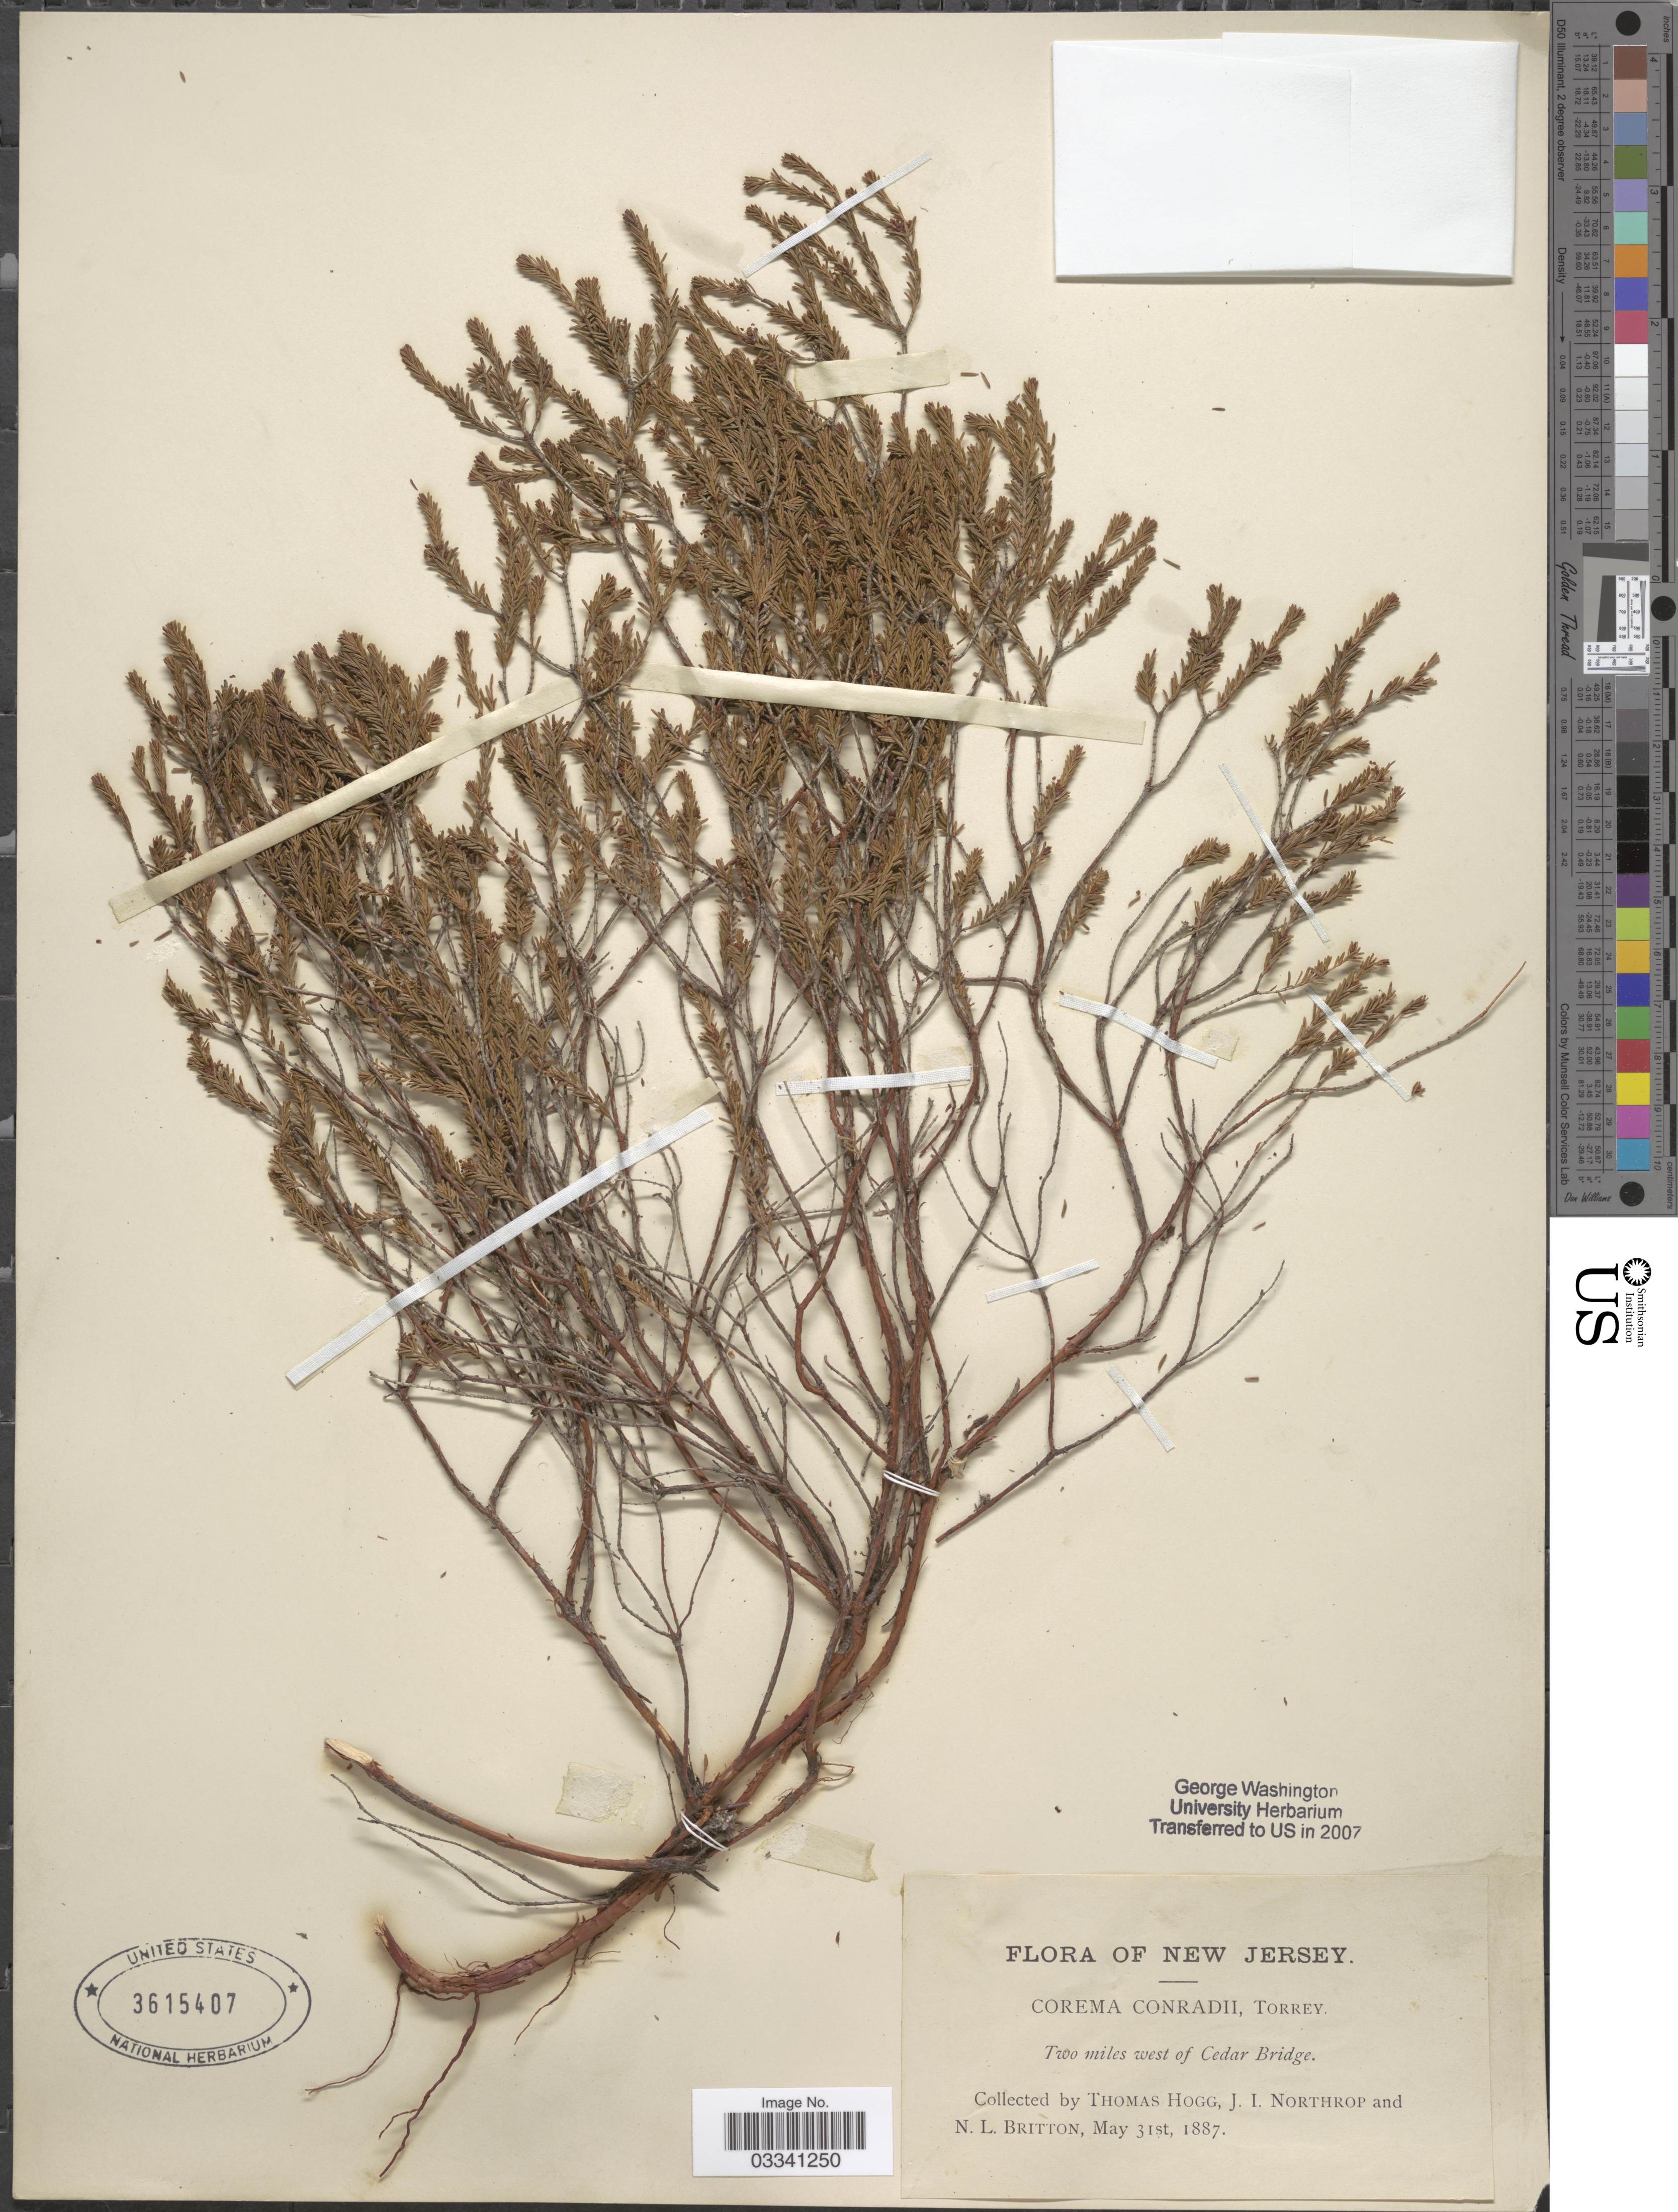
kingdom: Plantae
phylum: Tracheophyta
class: Magnoliopsida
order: Ericales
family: Ericaceae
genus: Corema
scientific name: Corema conradii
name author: Torr.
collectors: T. Hogg, J. Northrop & N. Britton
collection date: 1887-05-31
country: United States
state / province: New Jersey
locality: Two miles west of Cedar Bridge.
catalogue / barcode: US 3615407